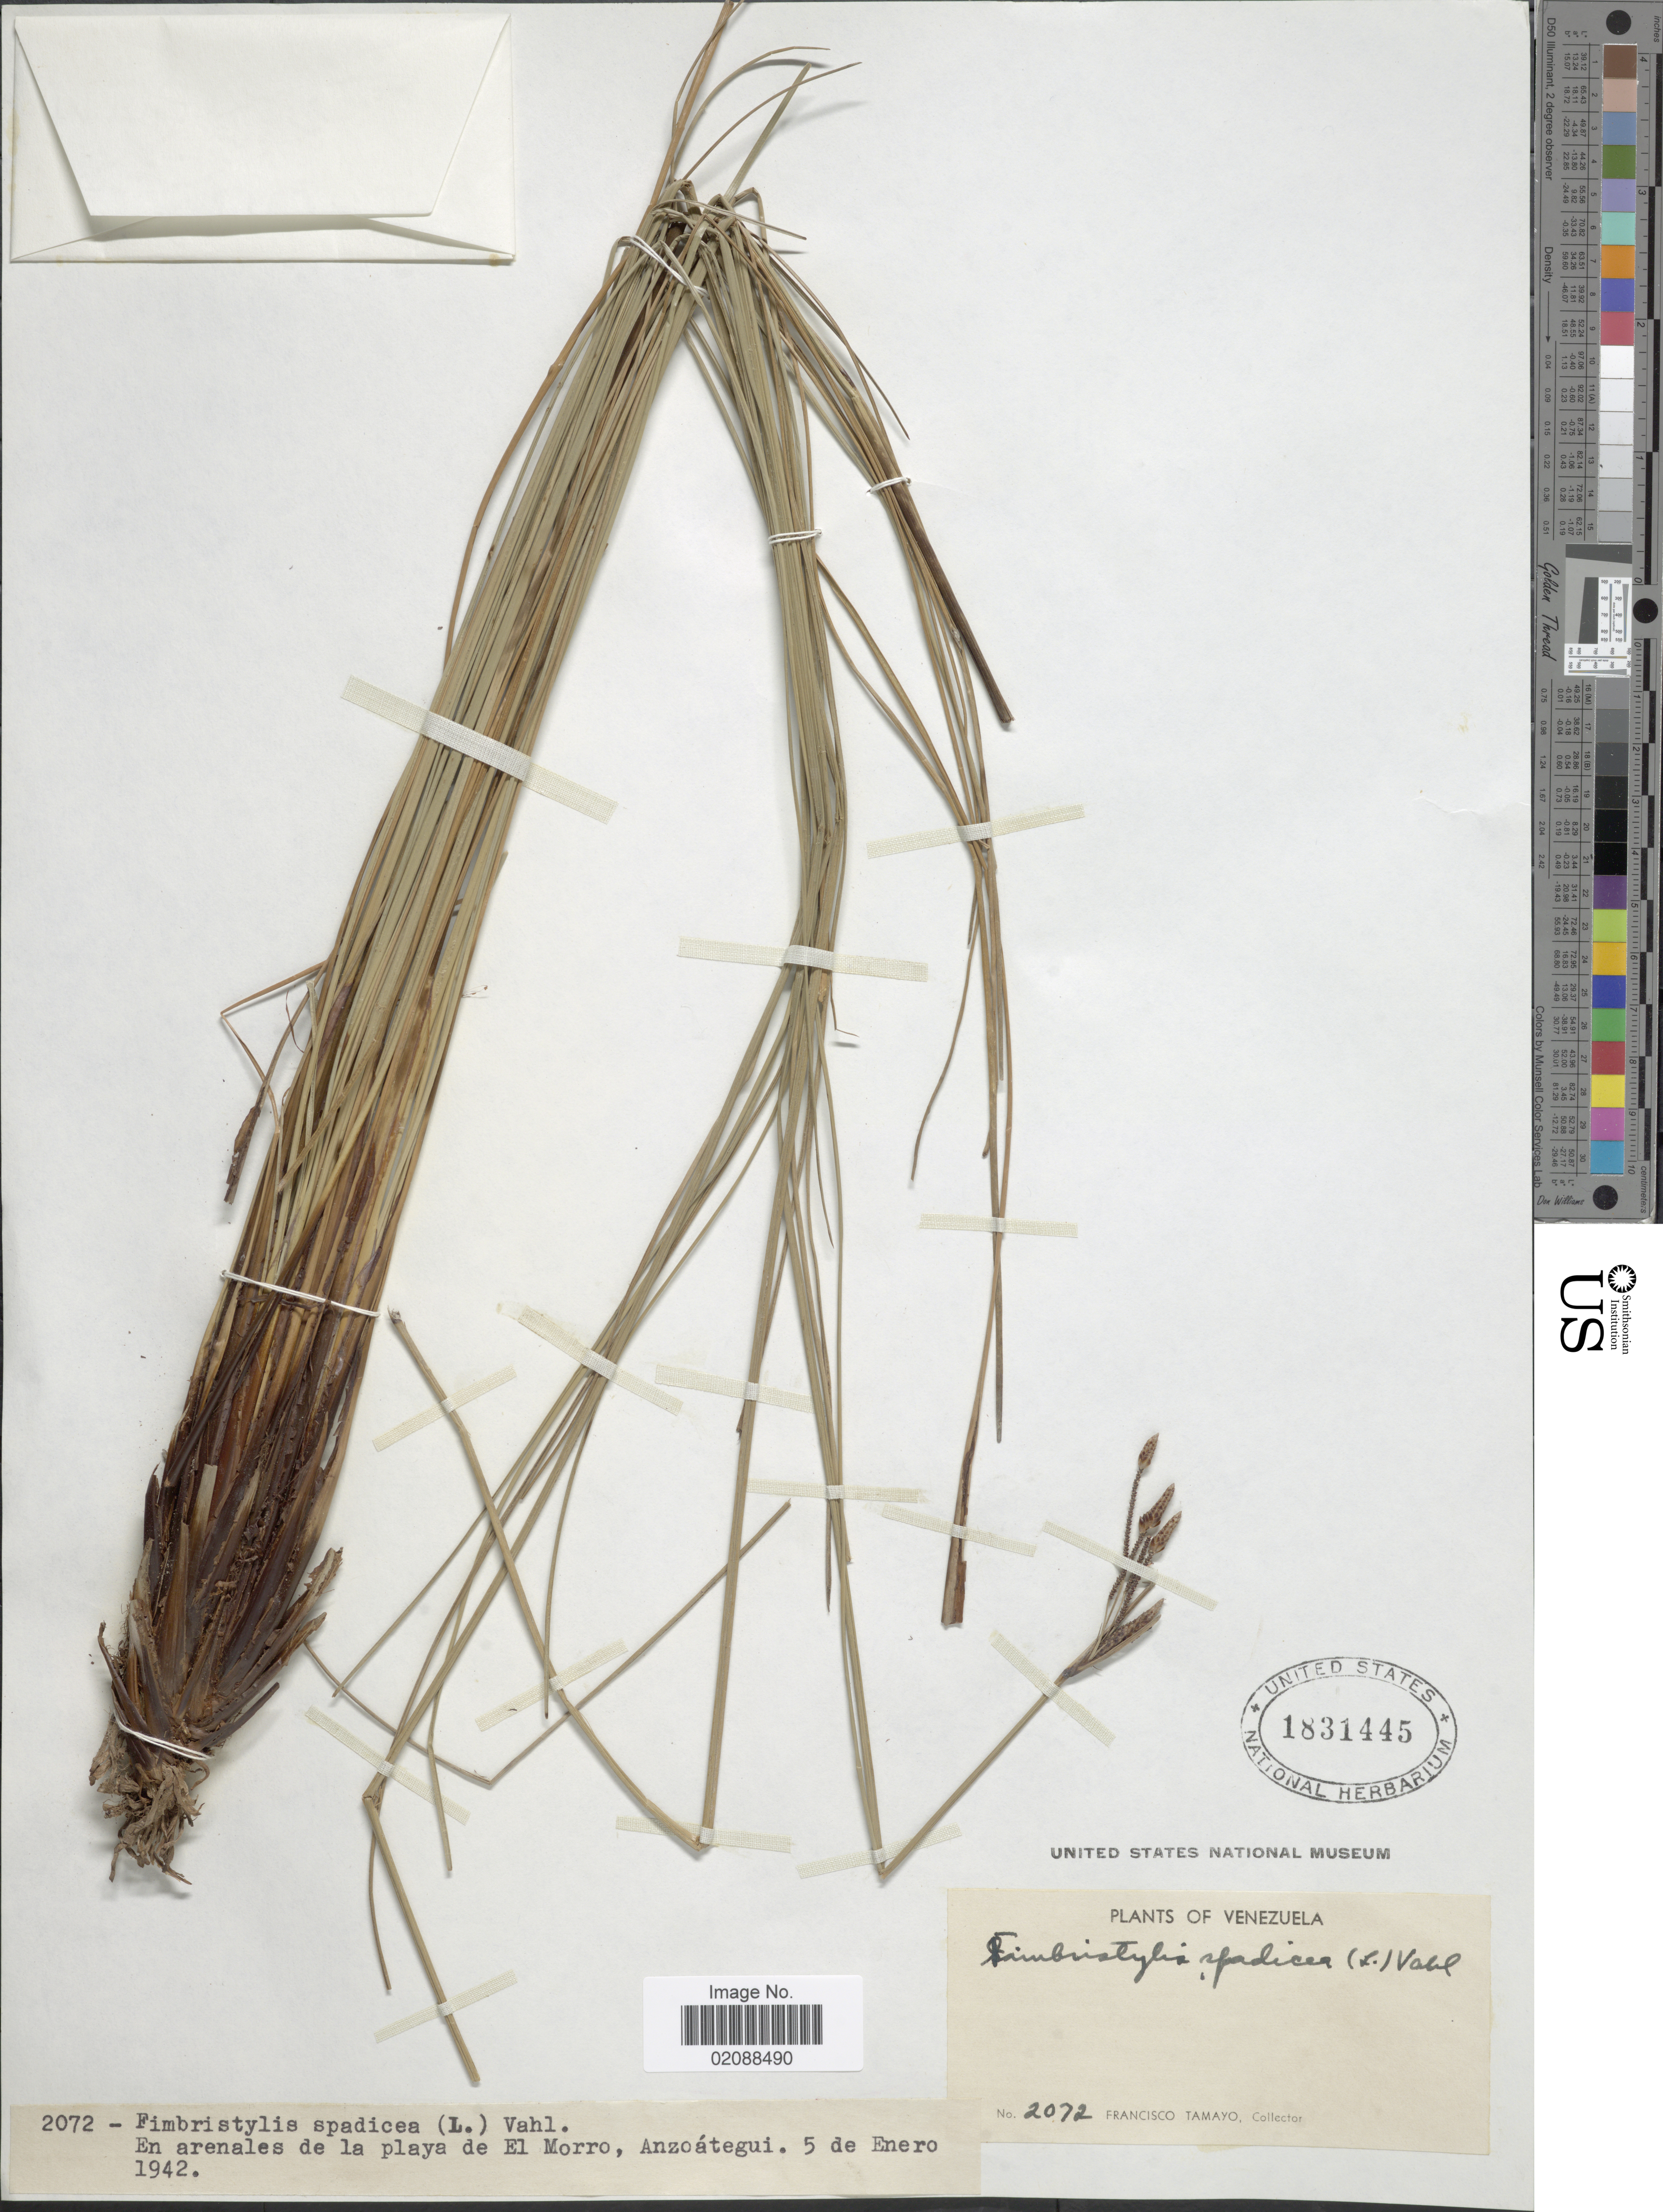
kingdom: Plantae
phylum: Tracheophyta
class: Liliopsida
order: Poales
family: Cyperaceae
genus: Fimbristylis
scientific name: Fimbristylis spadicea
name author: (L.) Vahl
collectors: F. Tamayo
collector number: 2072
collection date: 1942-01-05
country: Venezuela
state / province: Anzoategui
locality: En arenales de la playa de El Morro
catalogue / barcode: US 1831445